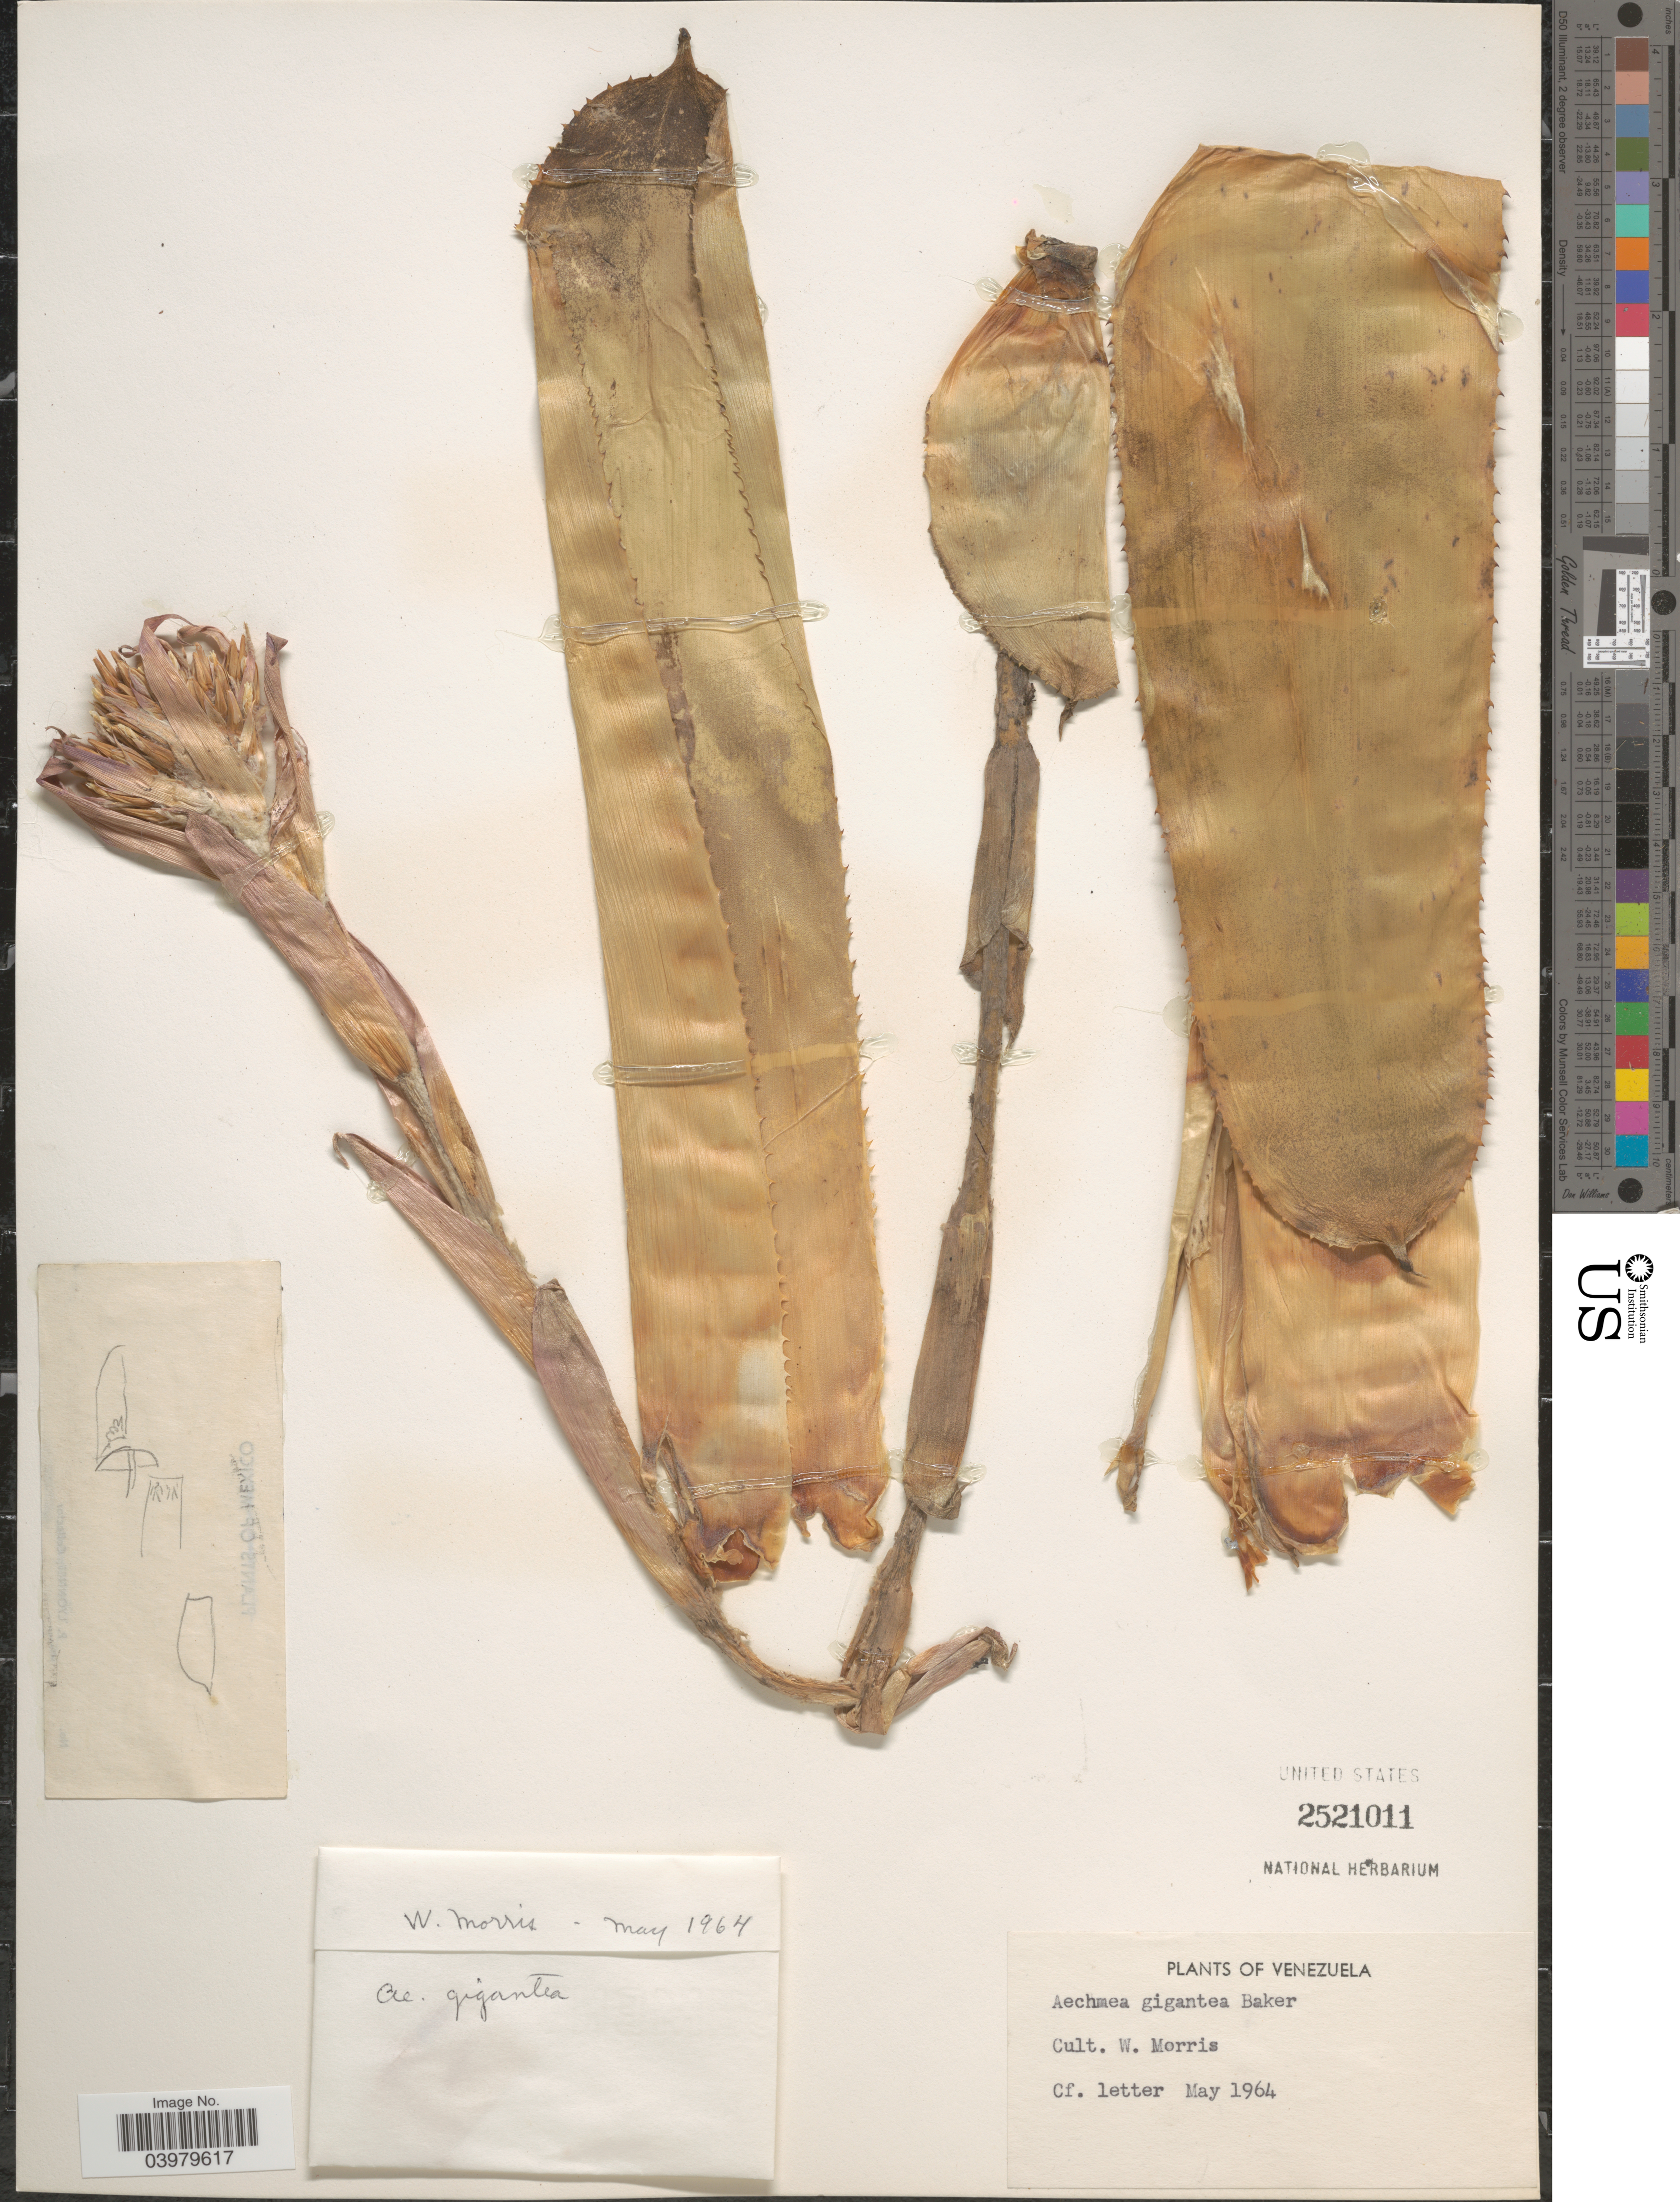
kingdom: Plantae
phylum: Tracheophyta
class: Liliopsida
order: Poales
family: Bromeliaceae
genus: Aechmea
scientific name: Aechmea gigantea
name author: Baker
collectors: W. Morris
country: Venezuela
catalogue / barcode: US 2521011